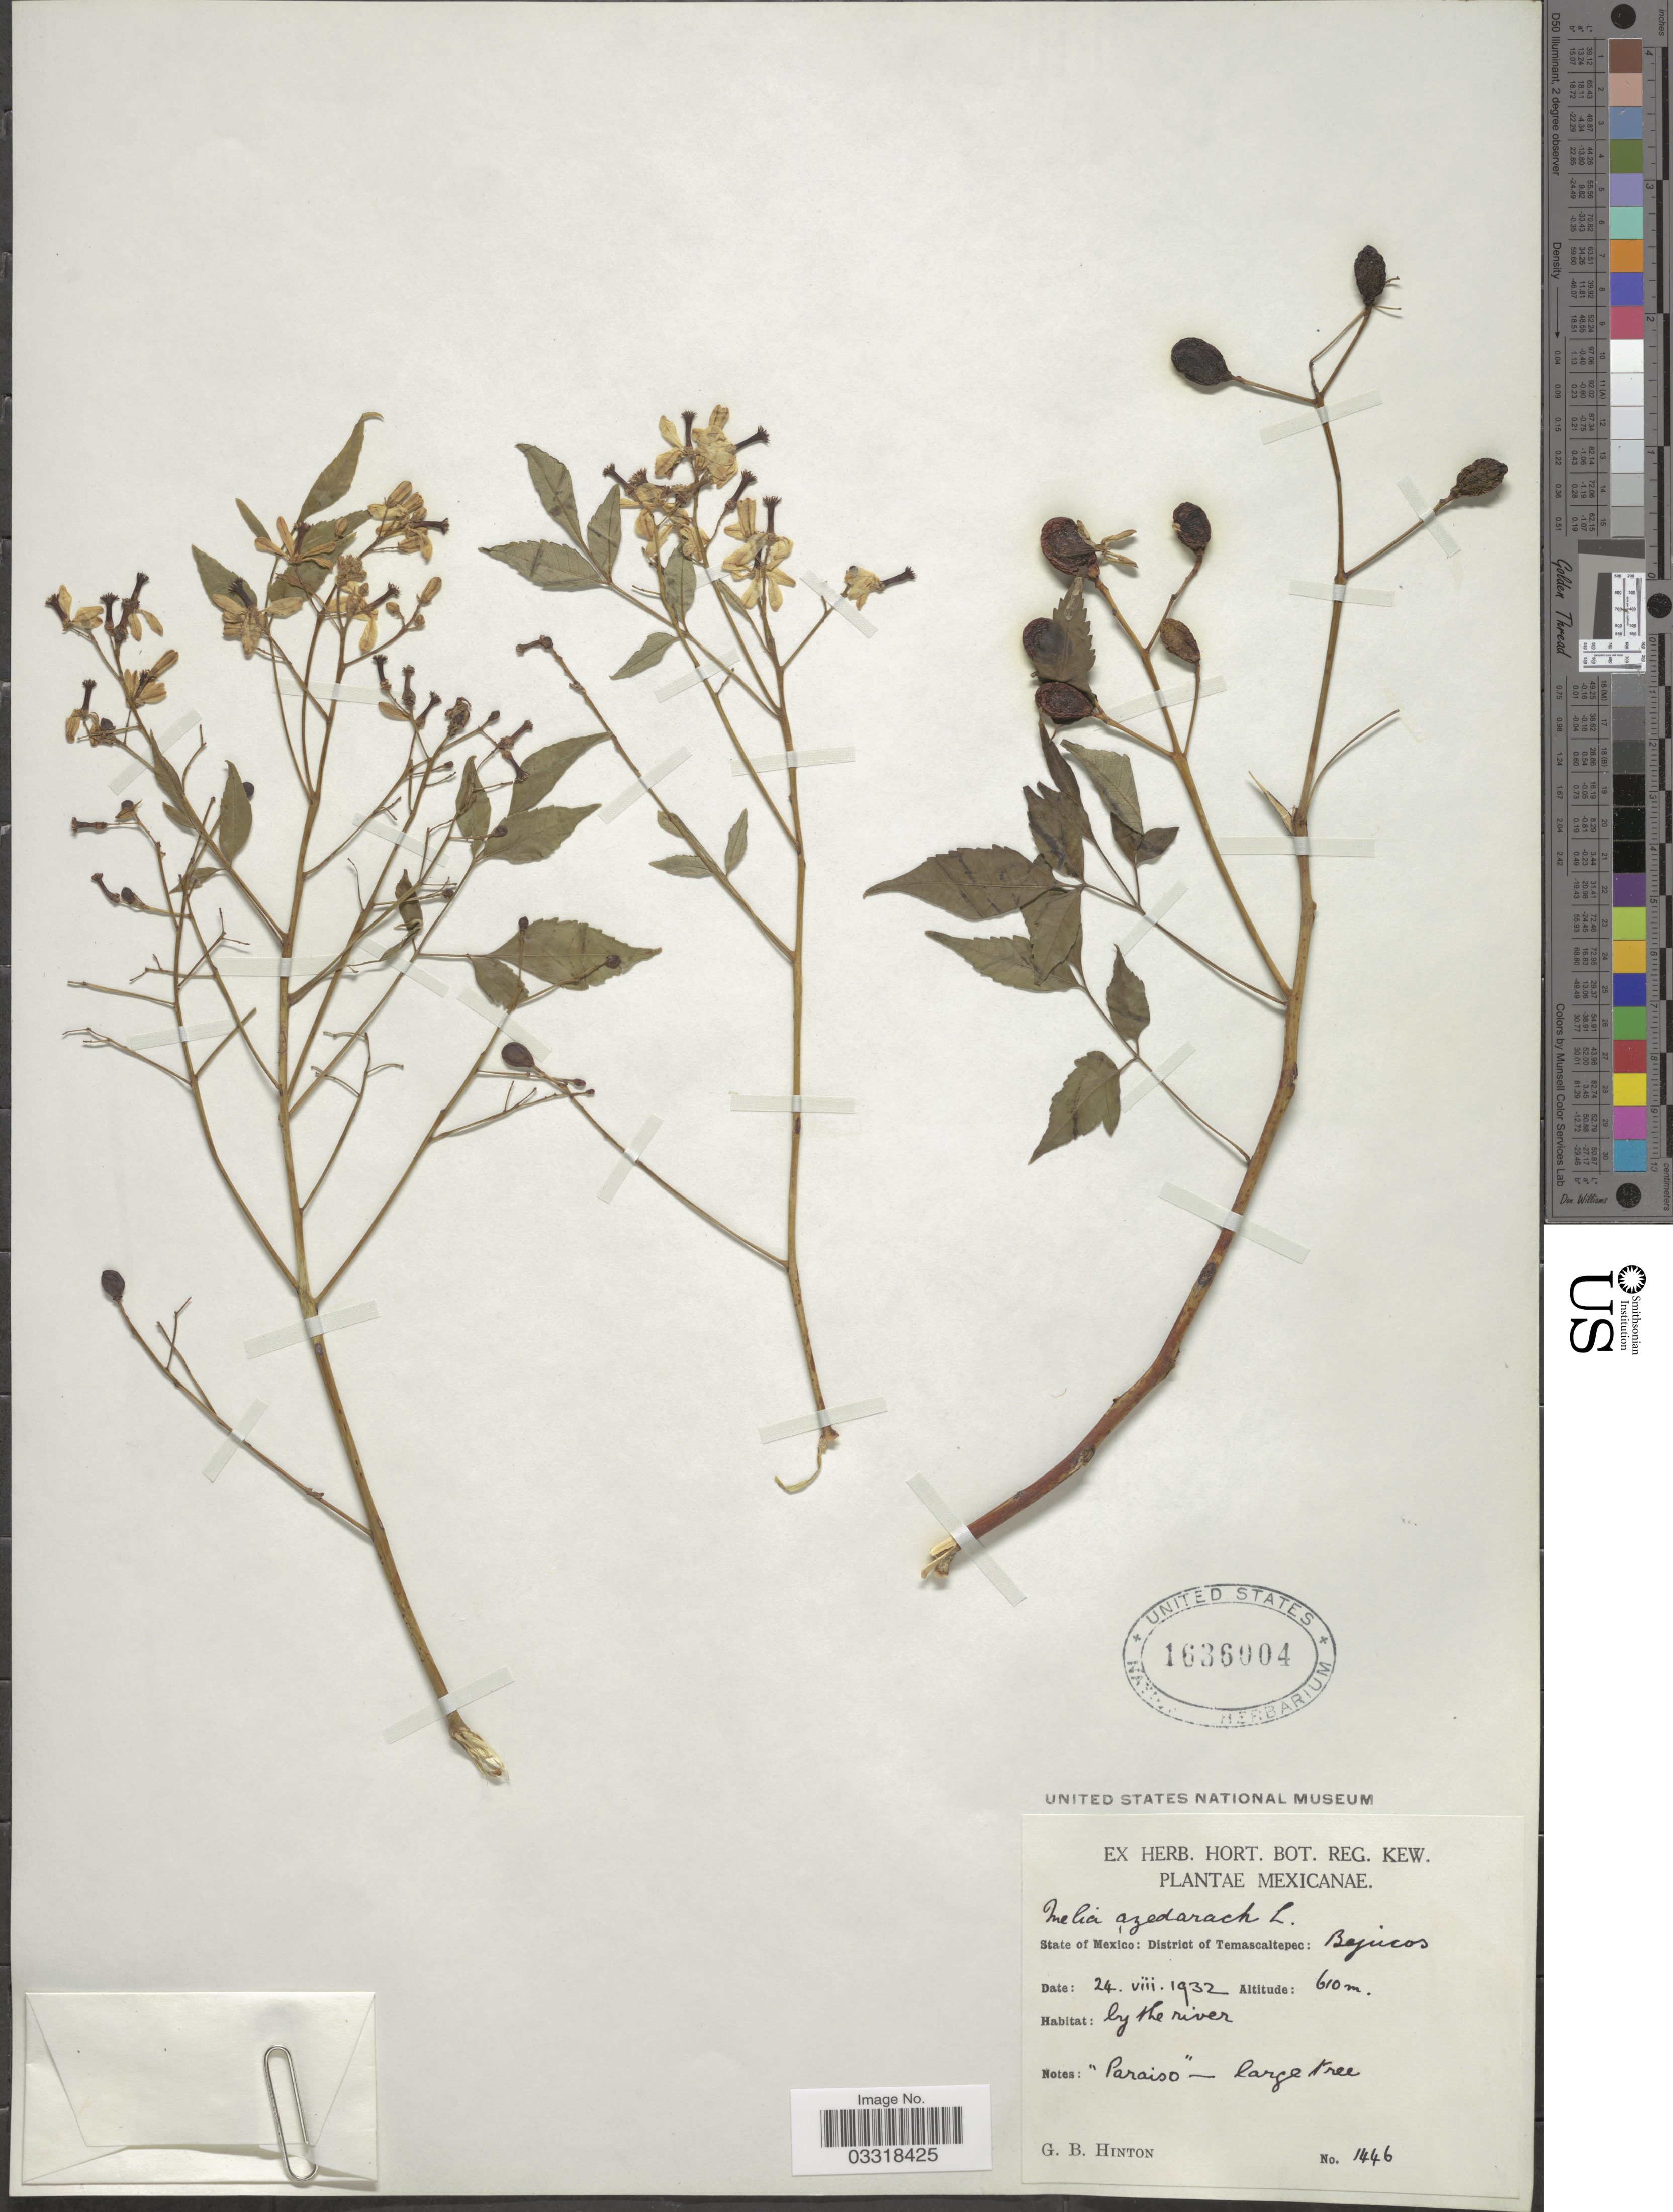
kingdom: Plantae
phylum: Tracheophyta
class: Magnoliopsida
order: Sapindales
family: Meliaceae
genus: Melia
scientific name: Melia azedarach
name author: L.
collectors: G. B. Hinton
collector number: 1446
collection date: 1932-08-24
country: Mexico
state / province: México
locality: District of Temascaltepec: Bejucos.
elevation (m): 610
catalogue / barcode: US 1636004